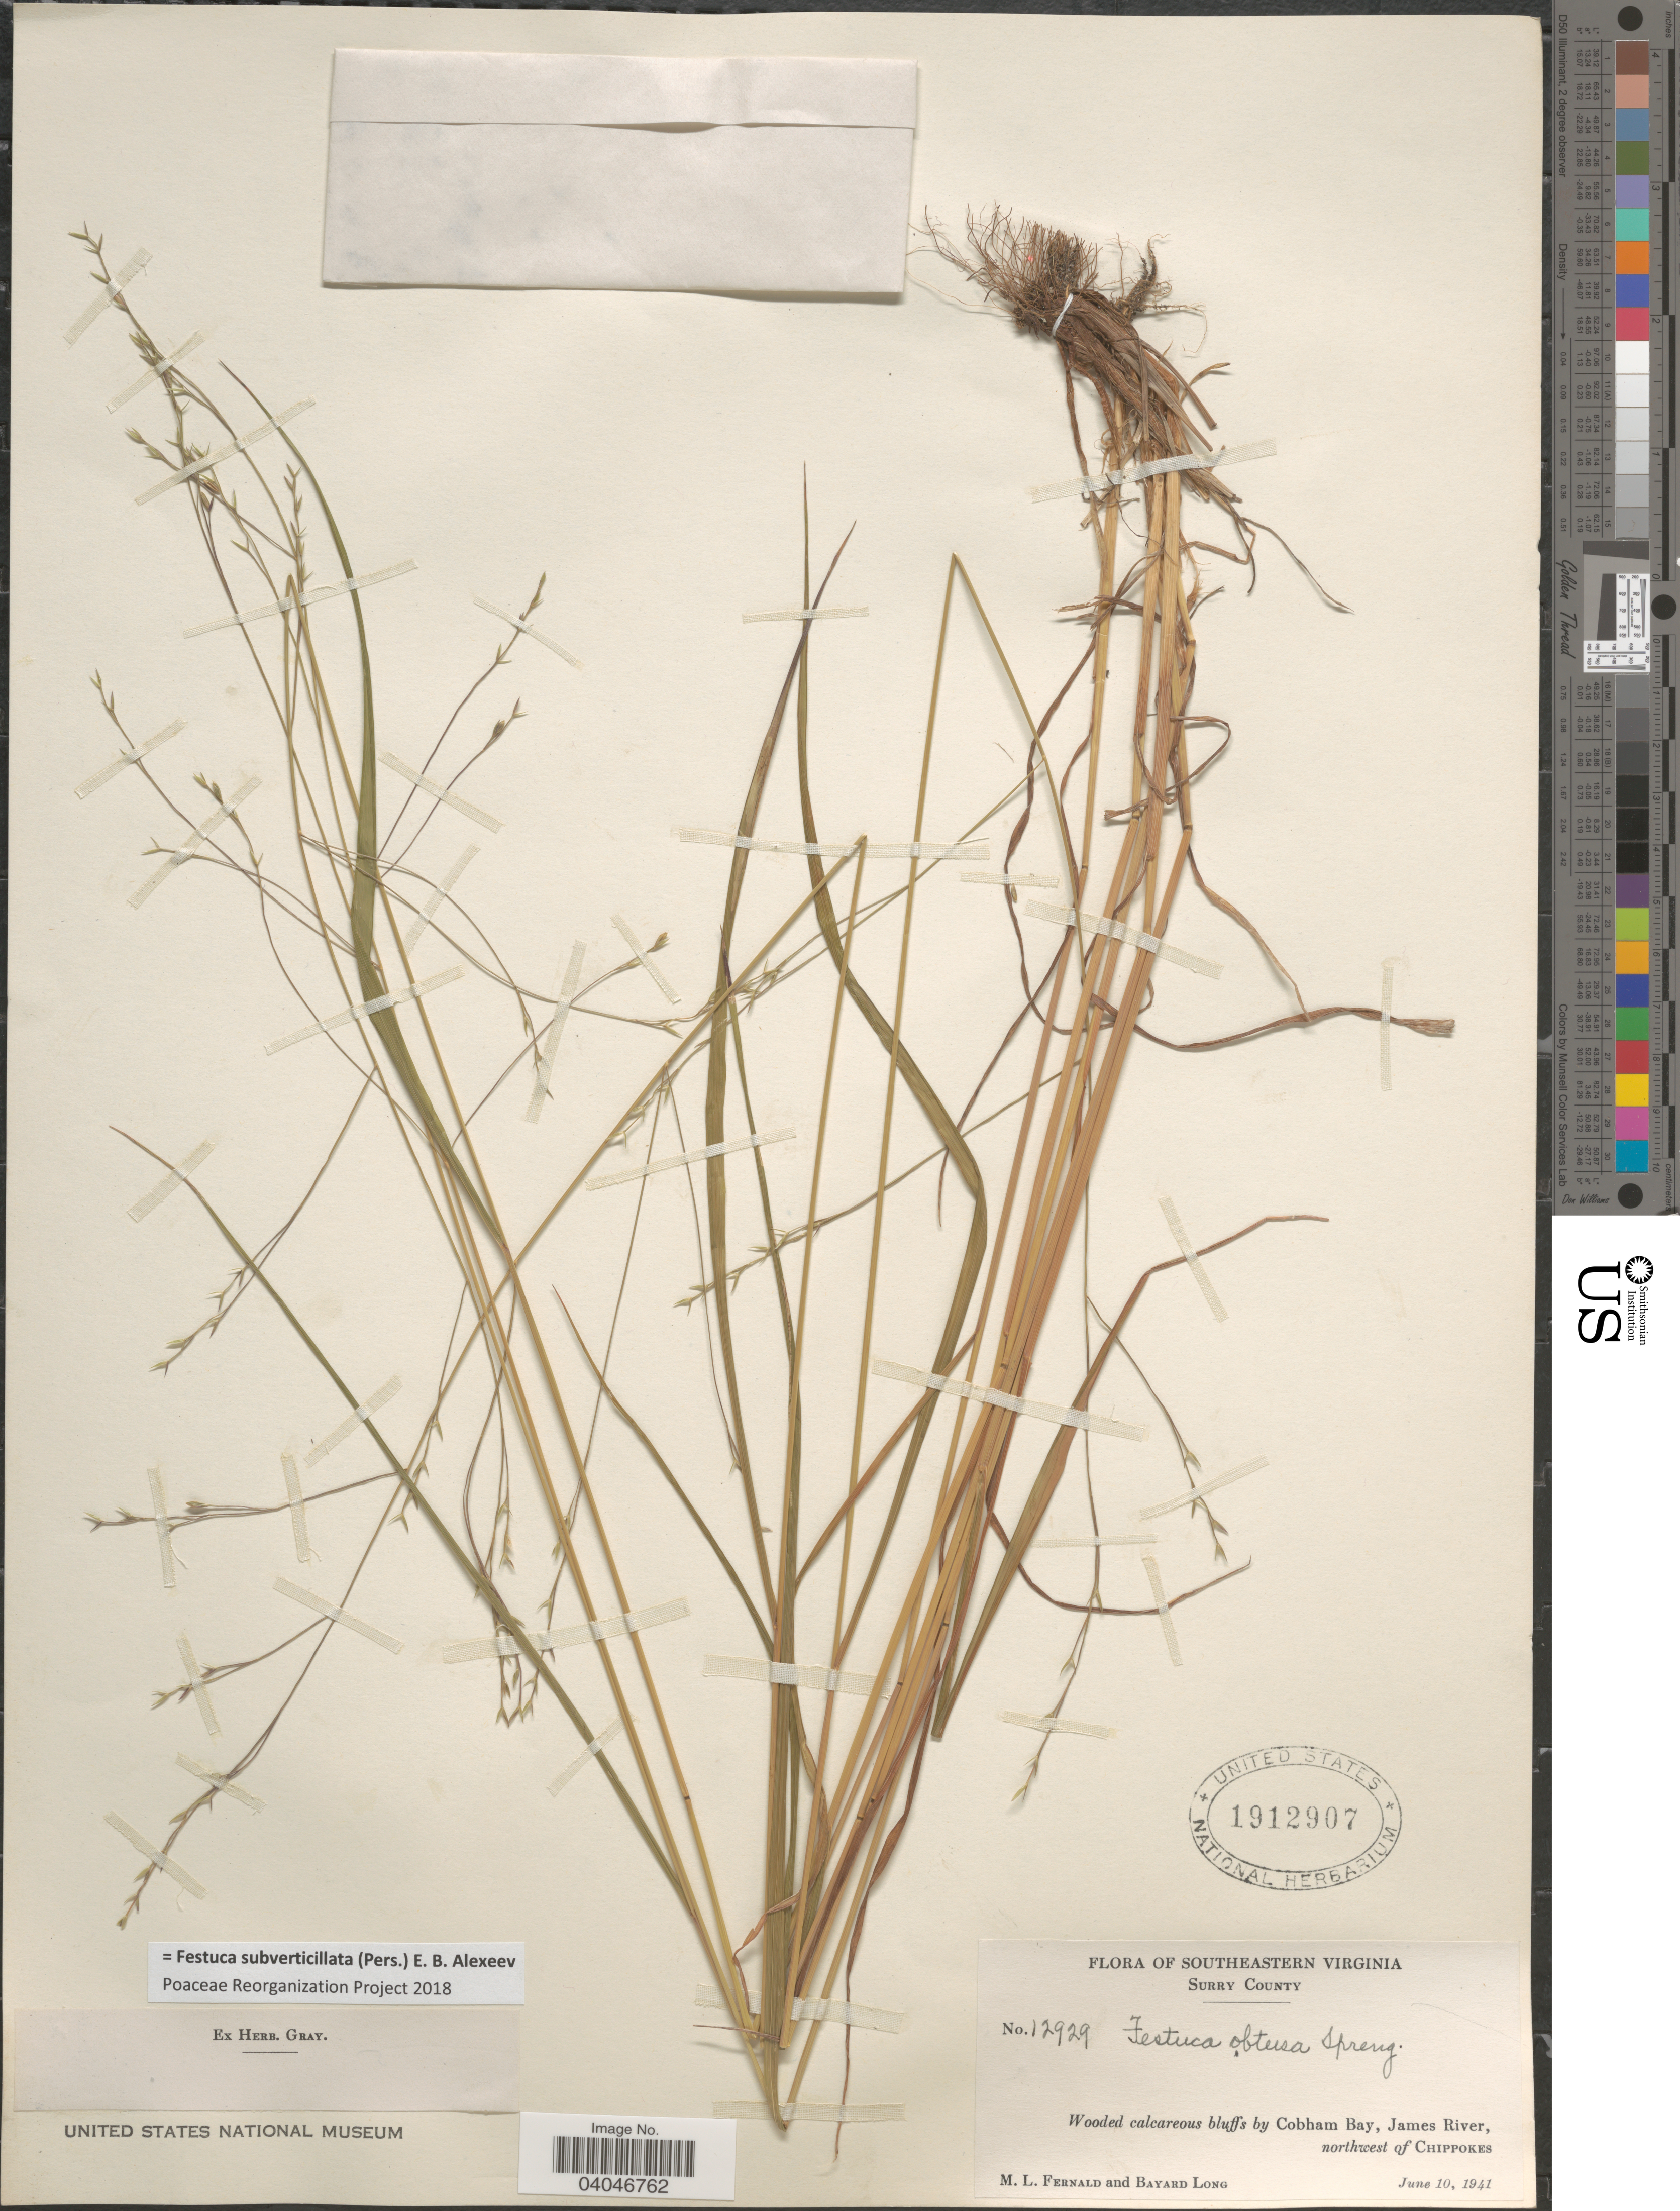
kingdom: Plantae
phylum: Tracheophyta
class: Liliopsida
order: Poales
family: Poaceae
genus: Festuca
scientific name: Festuca subverticillata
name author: (Pers.) E.B. Alexeev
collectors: M. L. Fernald & B. Long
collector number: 12929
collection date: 1941-06-10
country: United States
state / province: Virginia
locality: Southern Virginia. Surry County. Wooded calcareous bluffs by Cobham Bay, James River, northwest of Chippokes.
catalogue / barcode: US 1912907